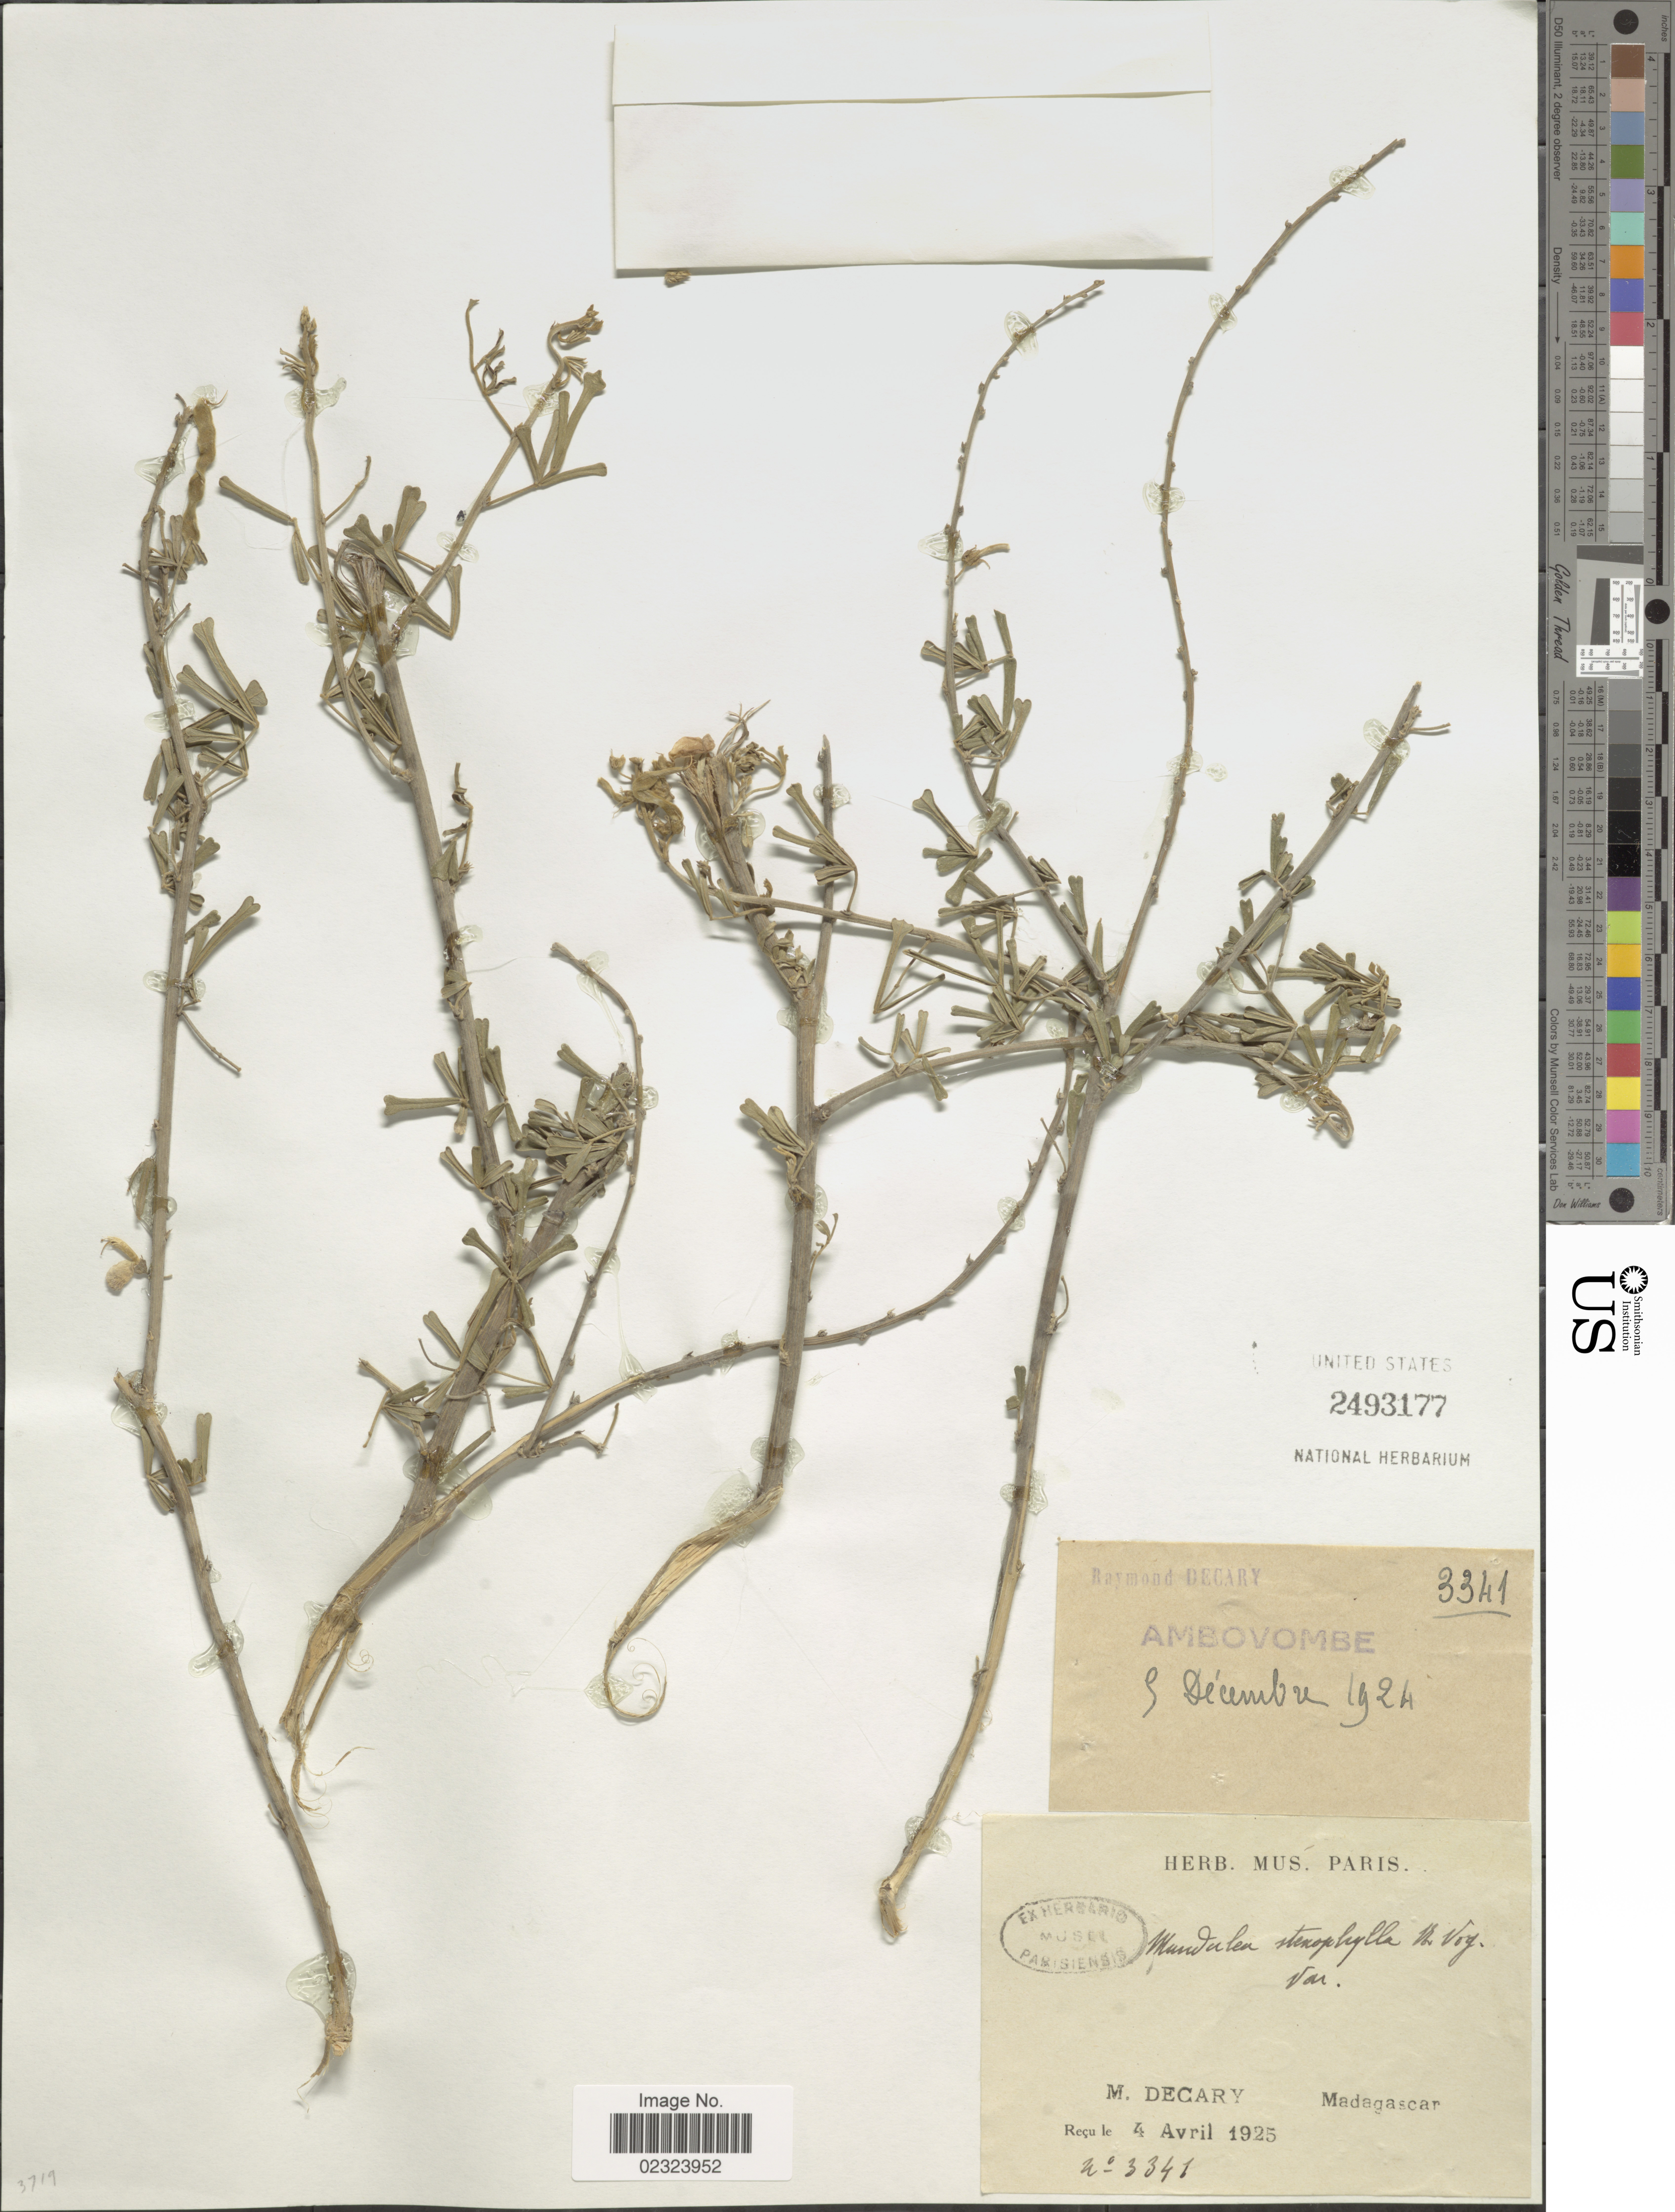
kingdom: Plantae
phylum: Tracheophyta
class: Magnoliopsida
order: Fabales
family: Fabaceae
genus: Mundulea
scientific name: Mundulea stenophylla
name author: R. Vig.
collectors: R. Decary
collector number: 3341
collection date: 1924-12-05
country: Madagascar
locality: Ambovombe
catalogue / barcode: US 2493177